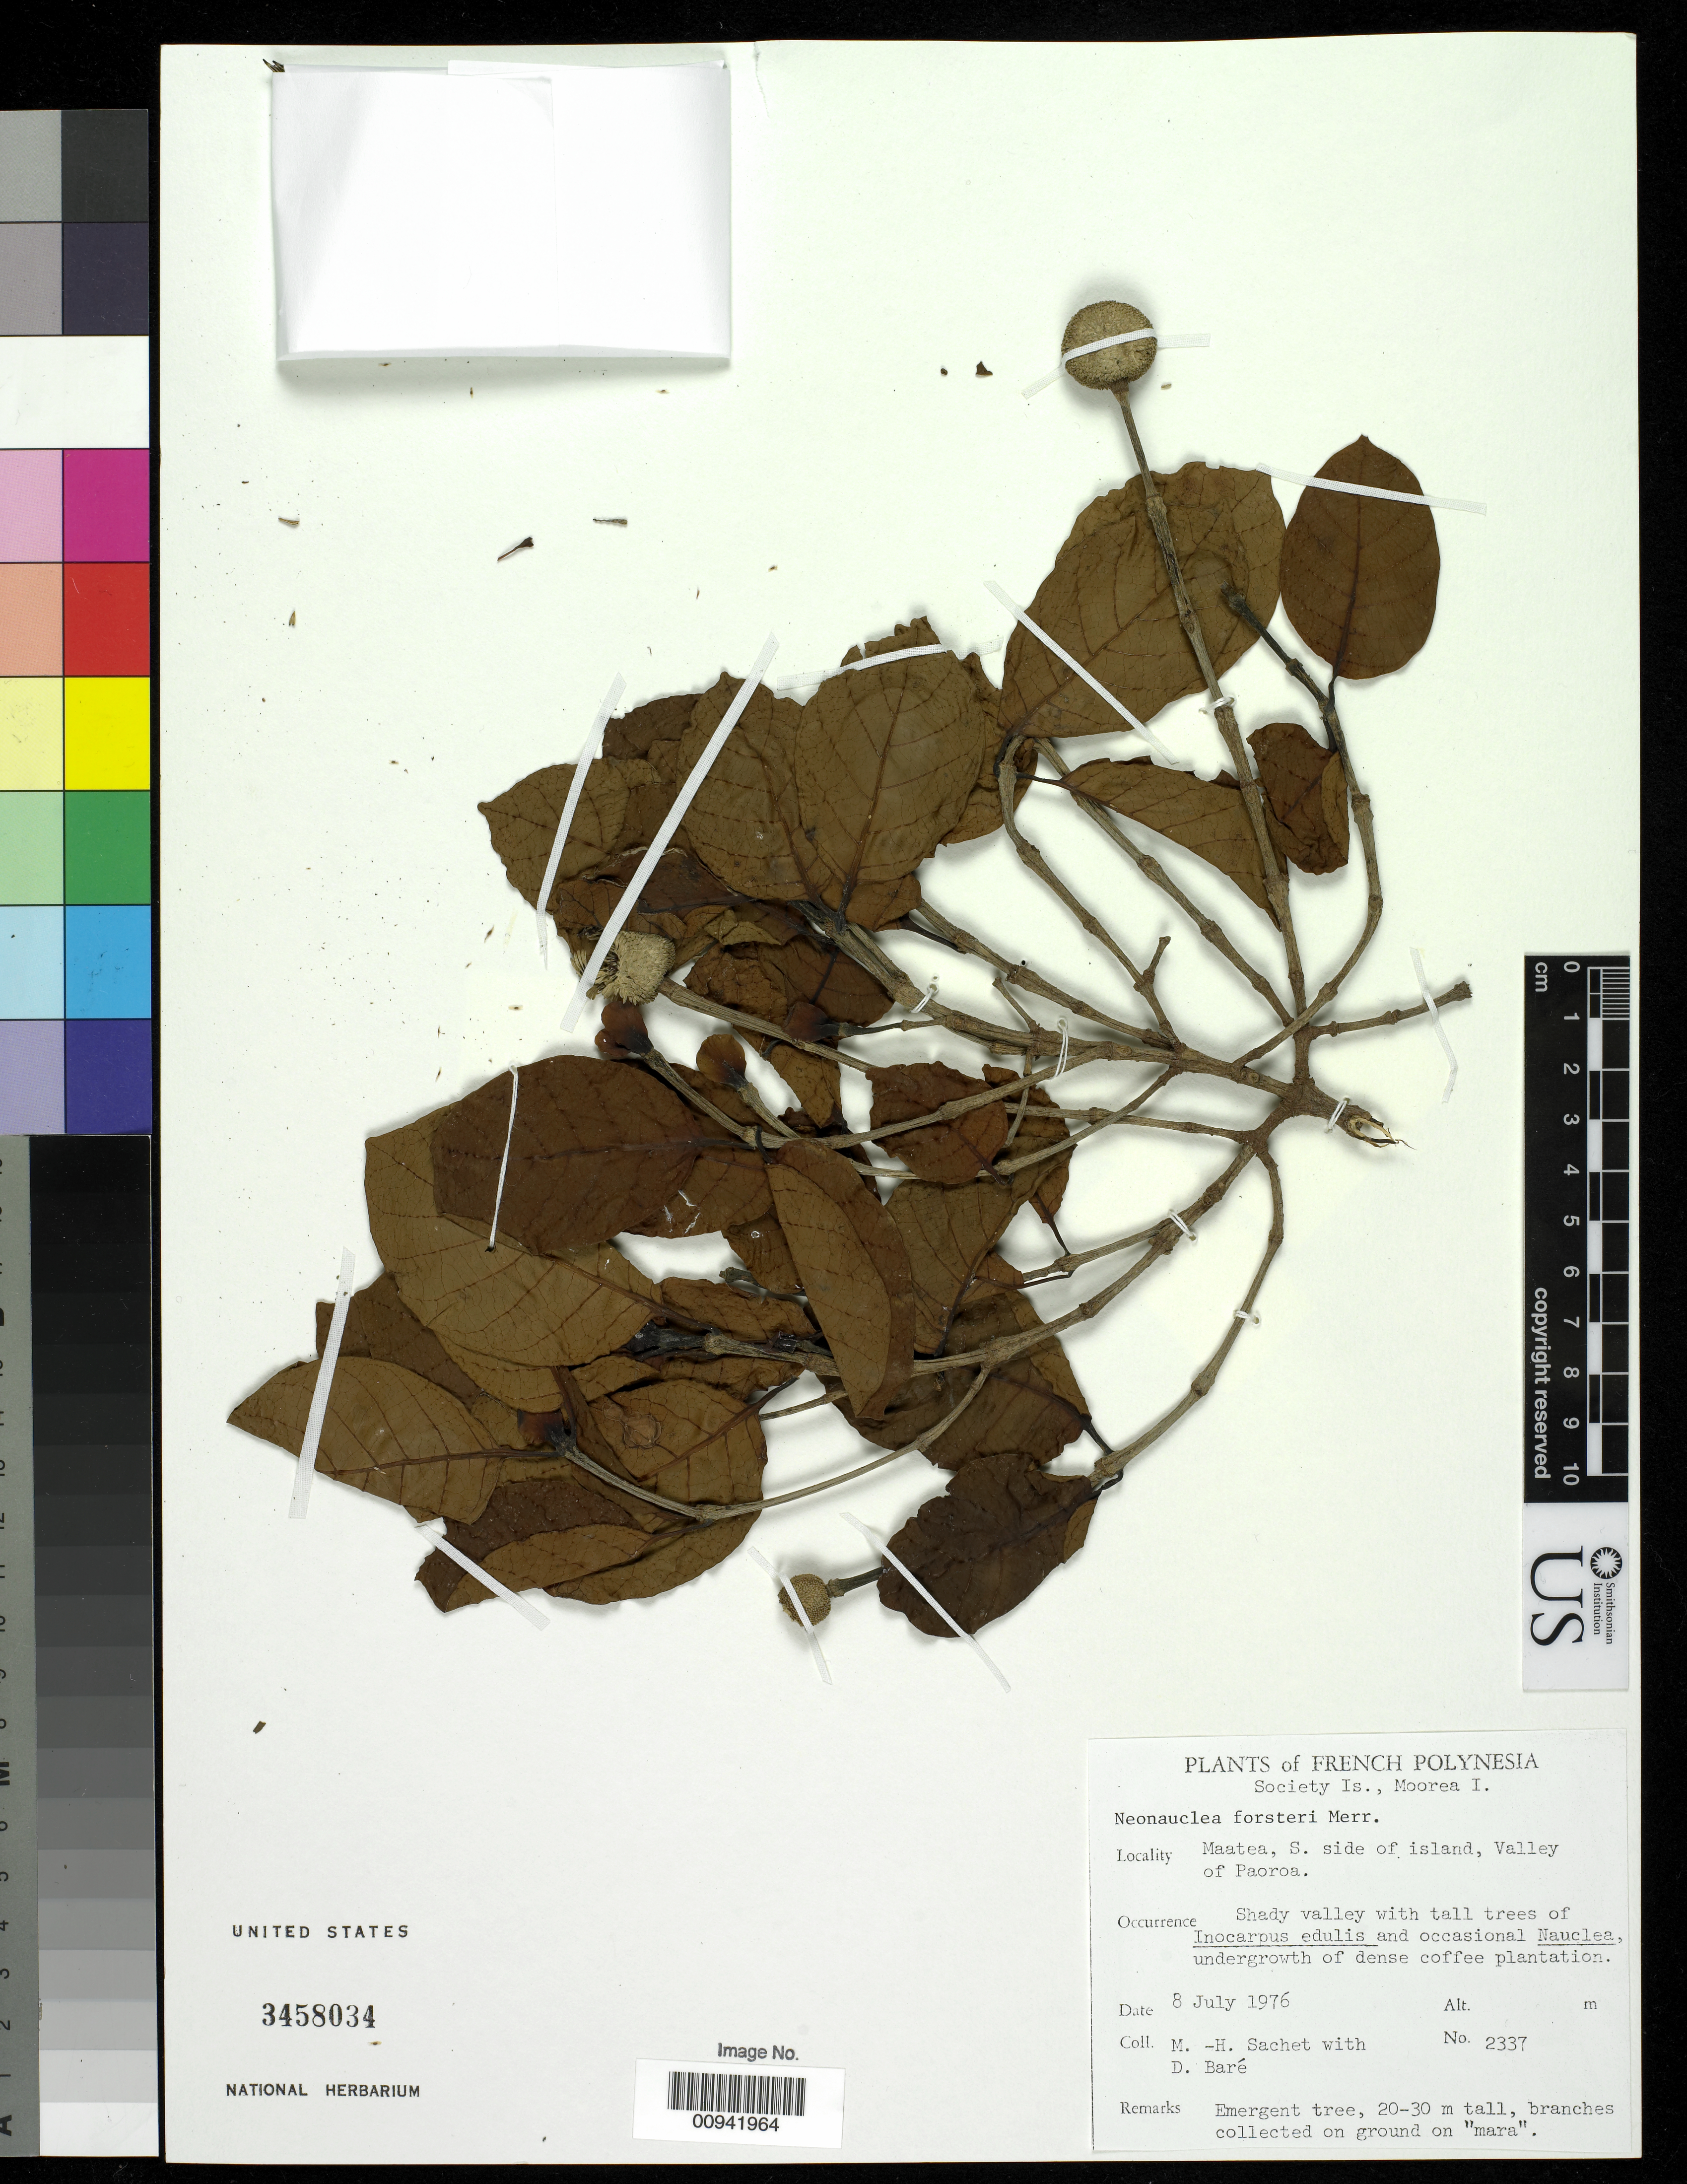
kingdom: Plantae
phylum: Tracheophyta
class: Magnoliopsida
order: Gentianales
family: Rubiaceae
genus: Neonauclea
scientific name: Neonauclea forsteri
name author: (Seem.) Merr.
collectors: M.-H. Sachet & D. Baré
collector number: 2337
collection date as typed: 08 Jul 1976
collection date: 1976-07-08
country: French Polynesia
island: Moorea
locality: Maatea, S side of island, Valley of Paoroa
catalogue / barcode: US 3458034